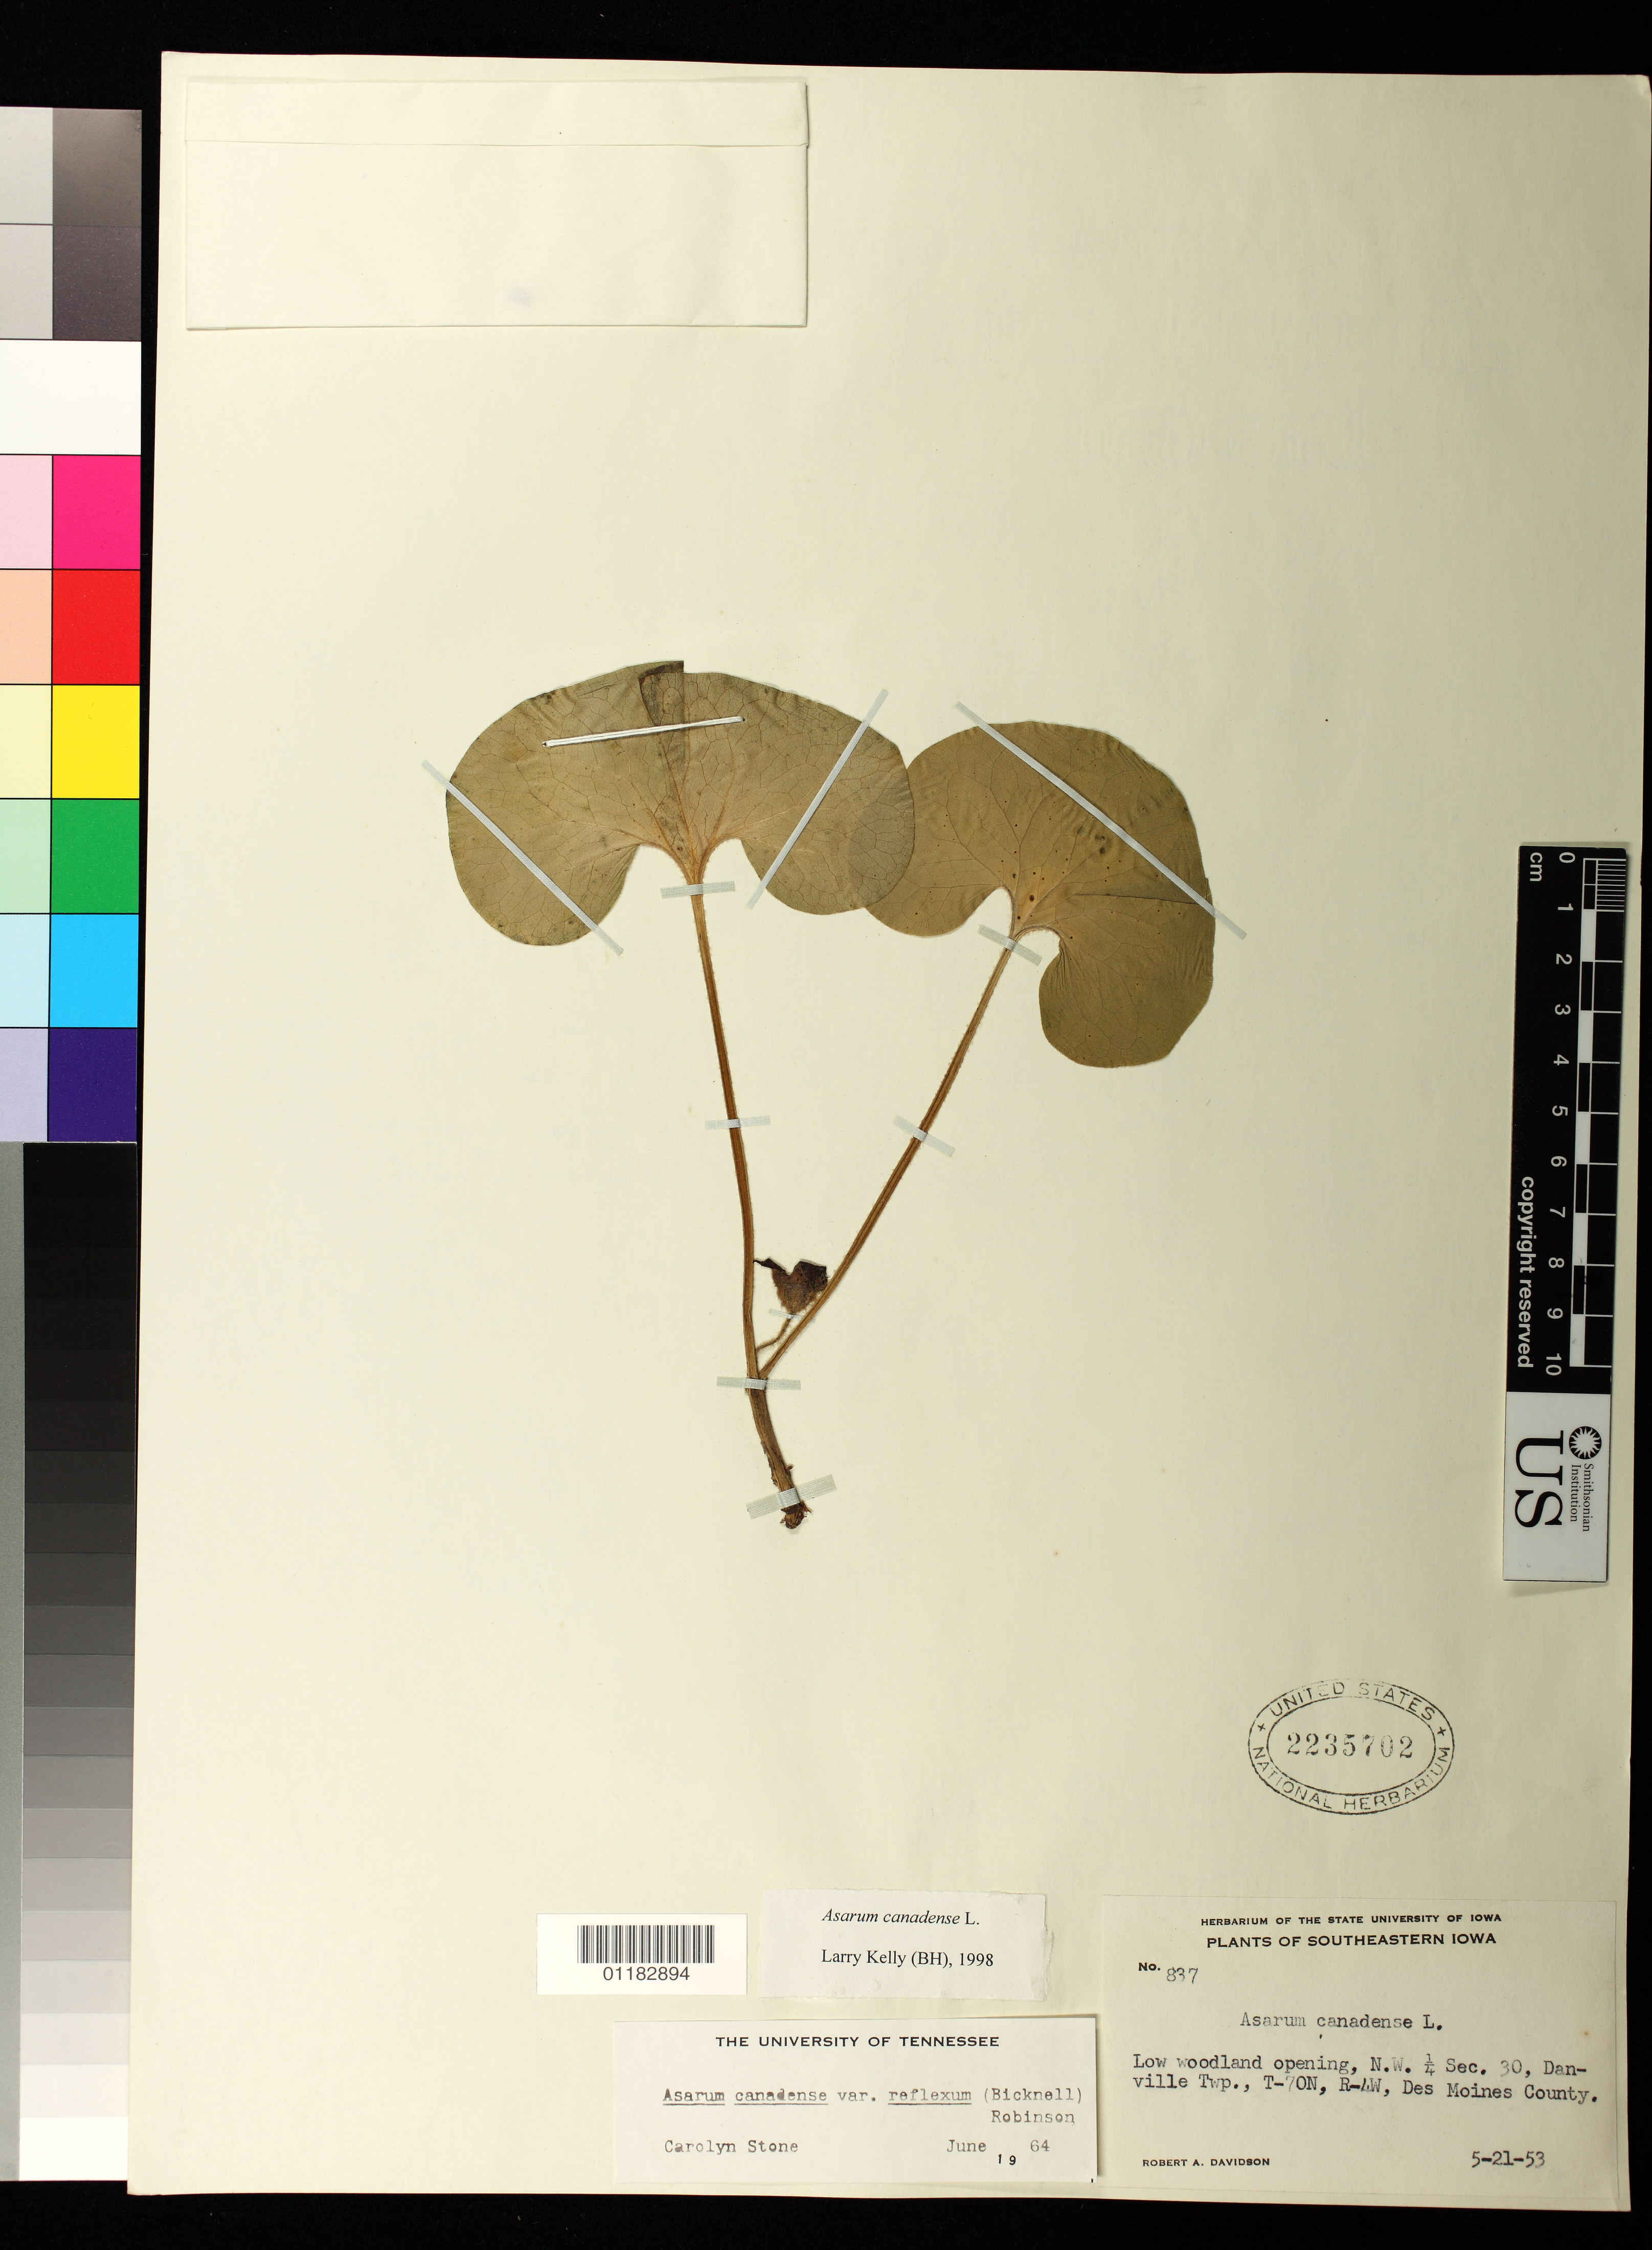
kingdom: Plantae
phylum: Tracheophyta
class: Magnoliopsida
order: Piperales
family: Aristolochiaceae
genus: Asarum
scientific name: Asarum canadense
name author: L.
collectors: R. A. Davidson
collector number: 837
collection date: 1953-05-21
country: United States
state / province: Iowa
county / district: Des Moines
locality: NW 1/4 Sec. 30, Danville Twp., T-70N, R-4W, Des Moines County [Geode State Park]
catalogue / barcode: US 2235702